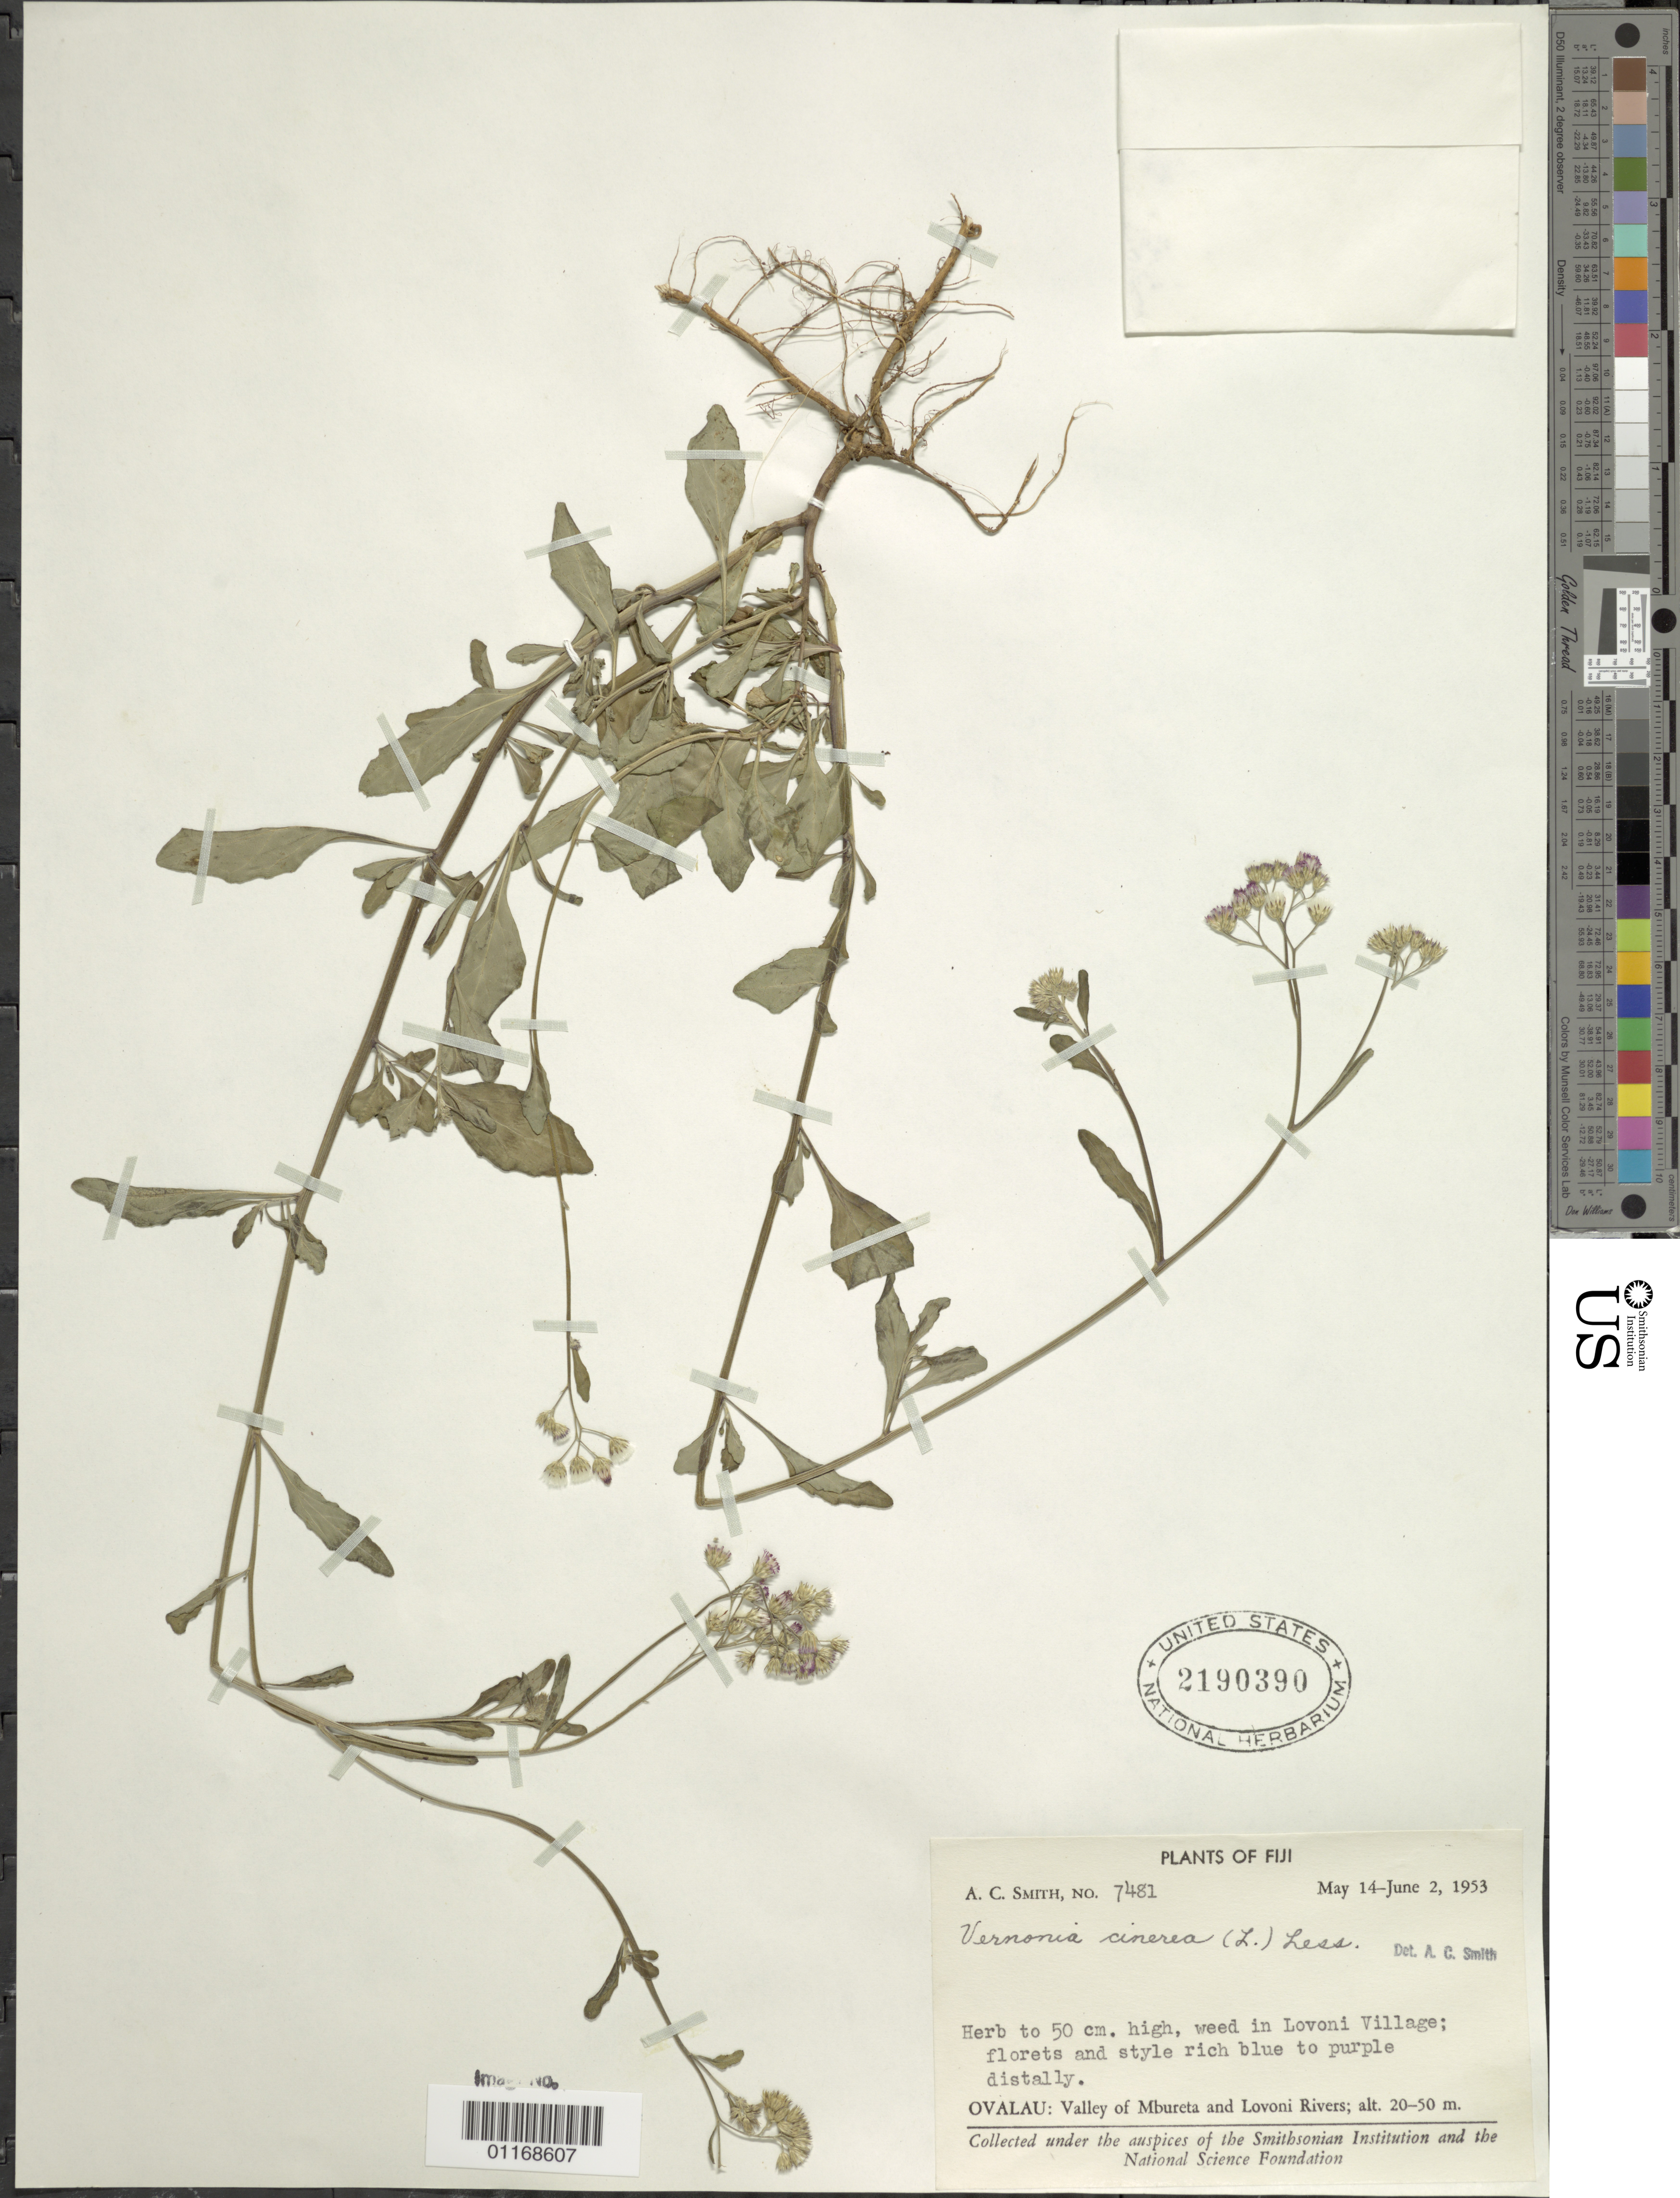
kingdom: Plantae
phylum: Tracheophyta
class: Magnoliopsida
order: Asterales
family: Asteraceae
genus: Cyanthillium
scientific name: Cyanthillium cinereum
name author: (L.) H. Rob.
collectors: A. C. Smith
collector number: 7481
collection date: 1953-05-14/1953-06-02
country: Fiji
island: Ovalau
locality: Valley of Mbureta and Lovoni Rivers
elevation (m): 20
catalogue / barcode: US 2190390